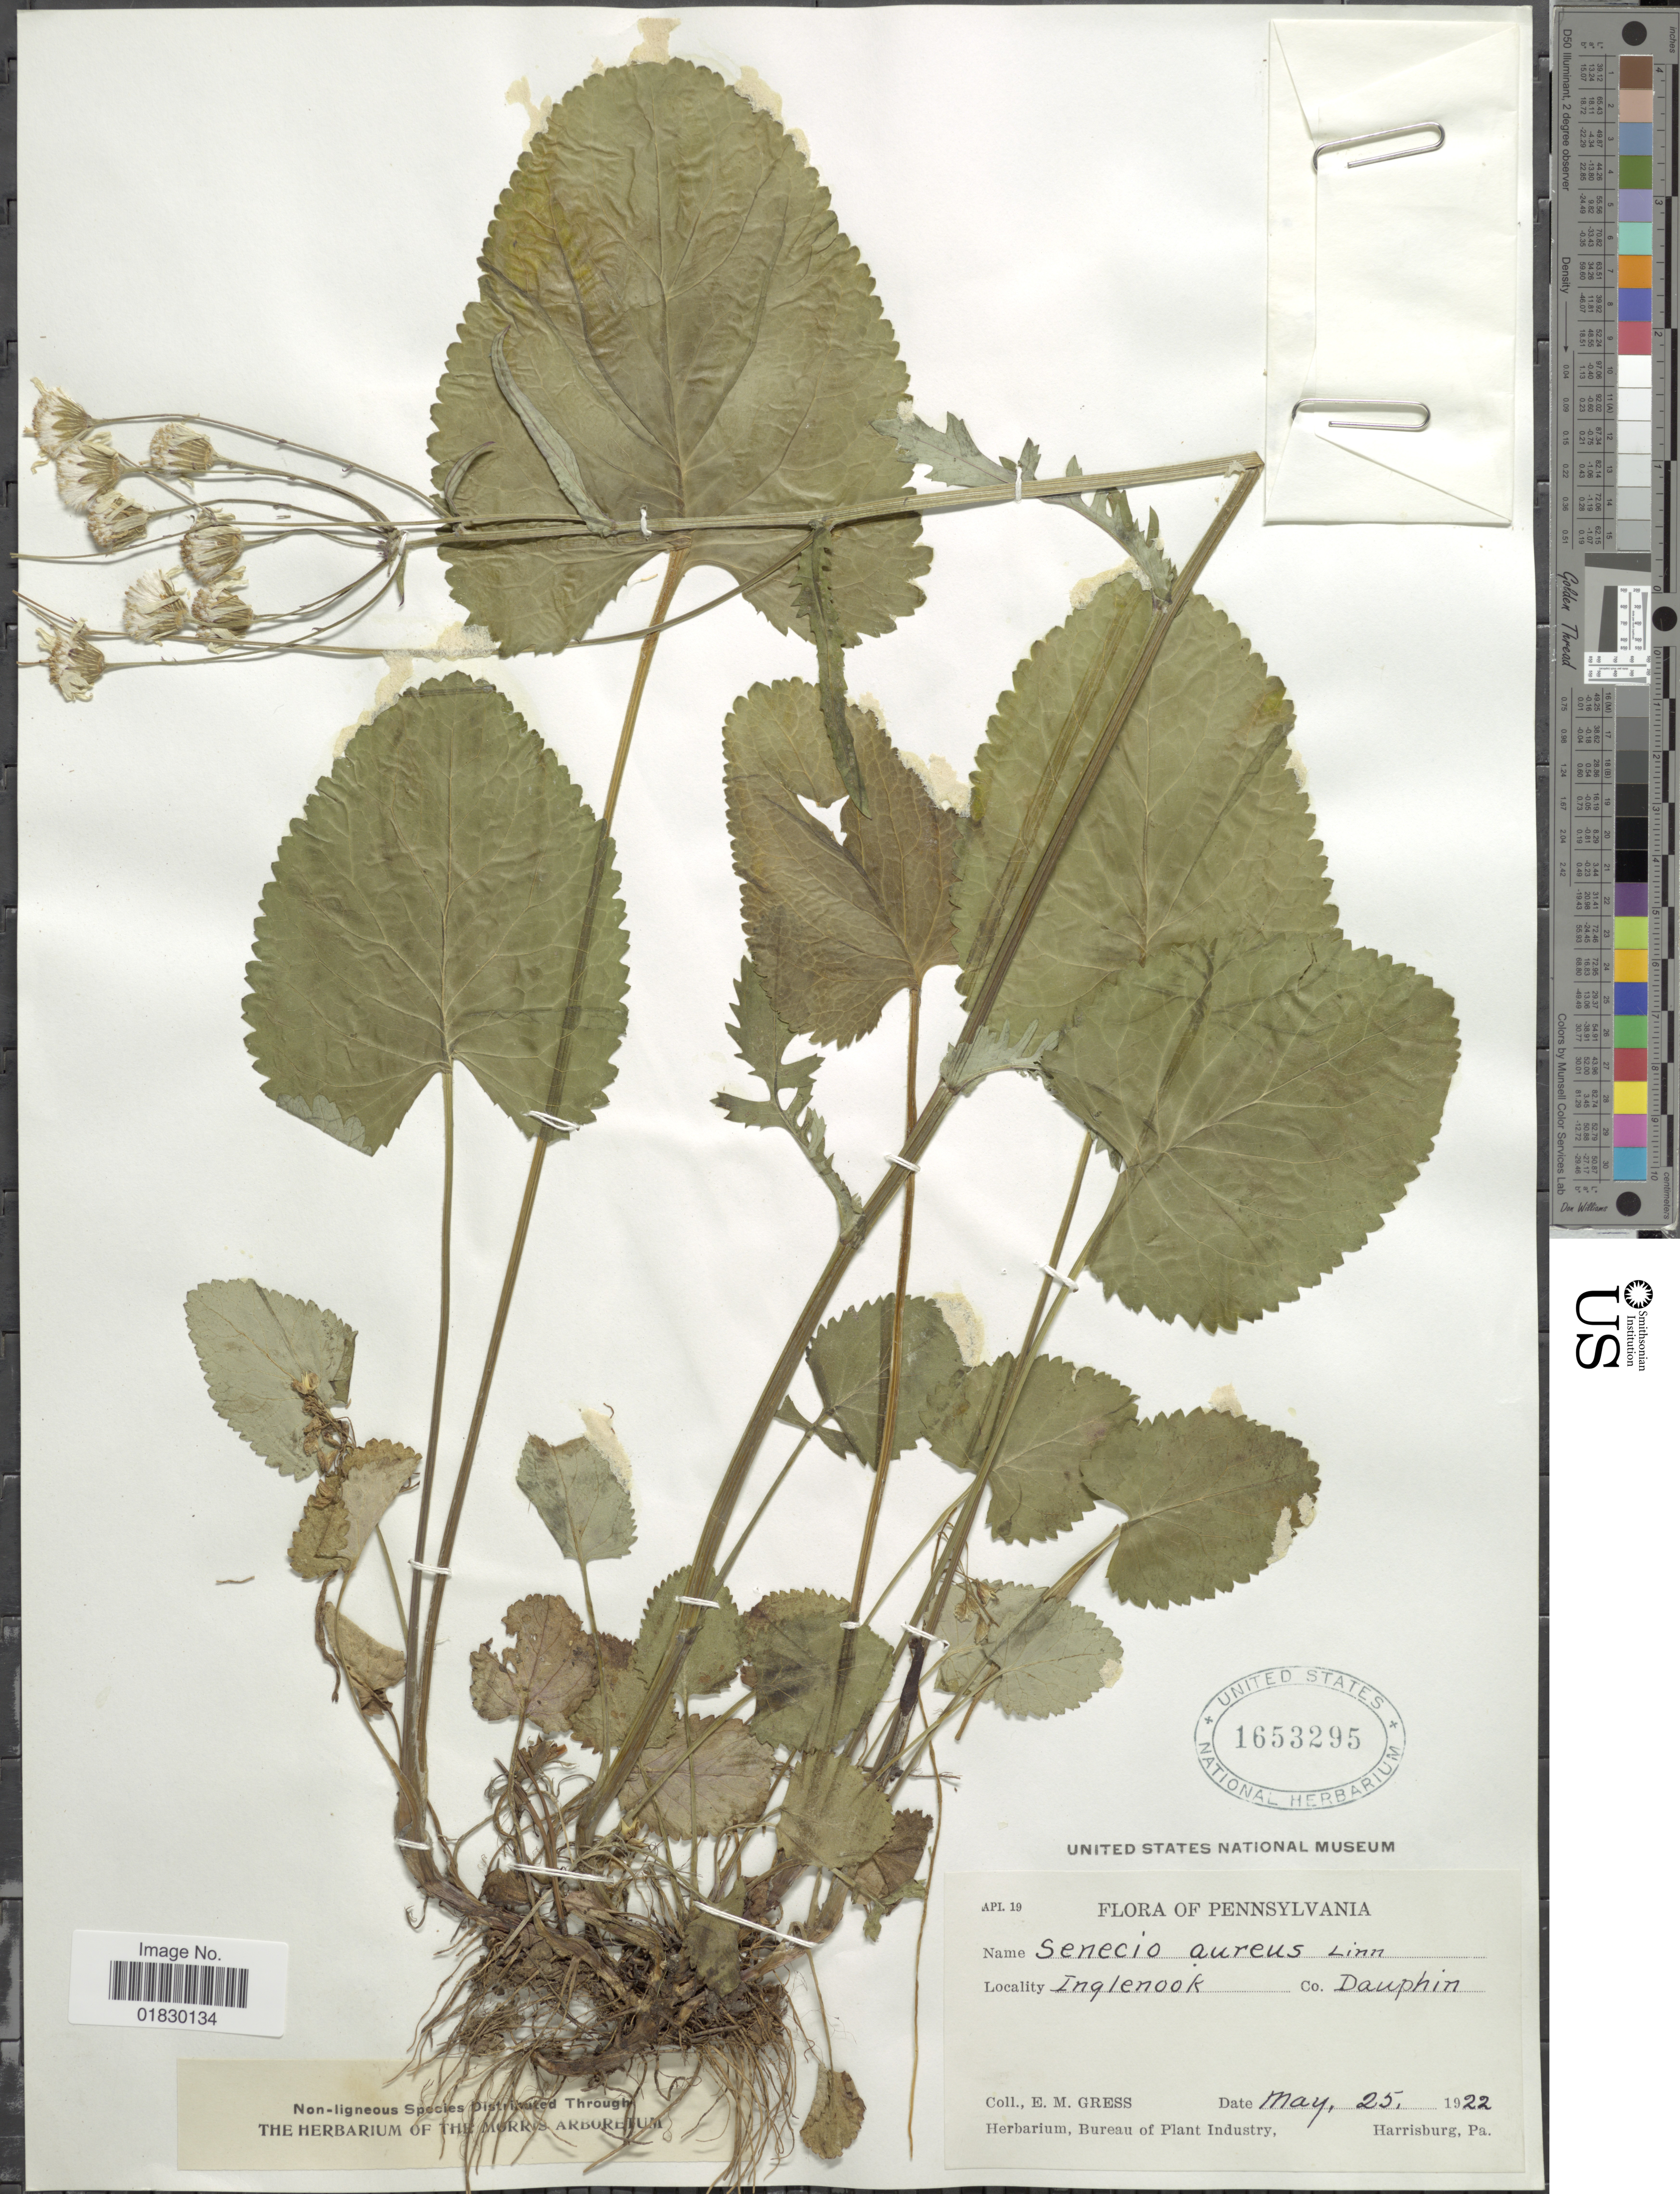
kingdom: Plantae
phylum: Tracheophyta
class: Magnoliopsida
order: Asterales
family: Asteraceae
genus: Packera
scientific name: Packera aurea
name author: (L.) Á. Löve & D. Löve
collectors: E. Gress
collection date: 1922-05-25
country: United States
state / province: Pennsylvania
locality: Inglenook Co., Dauphin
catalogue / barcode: US 31653295